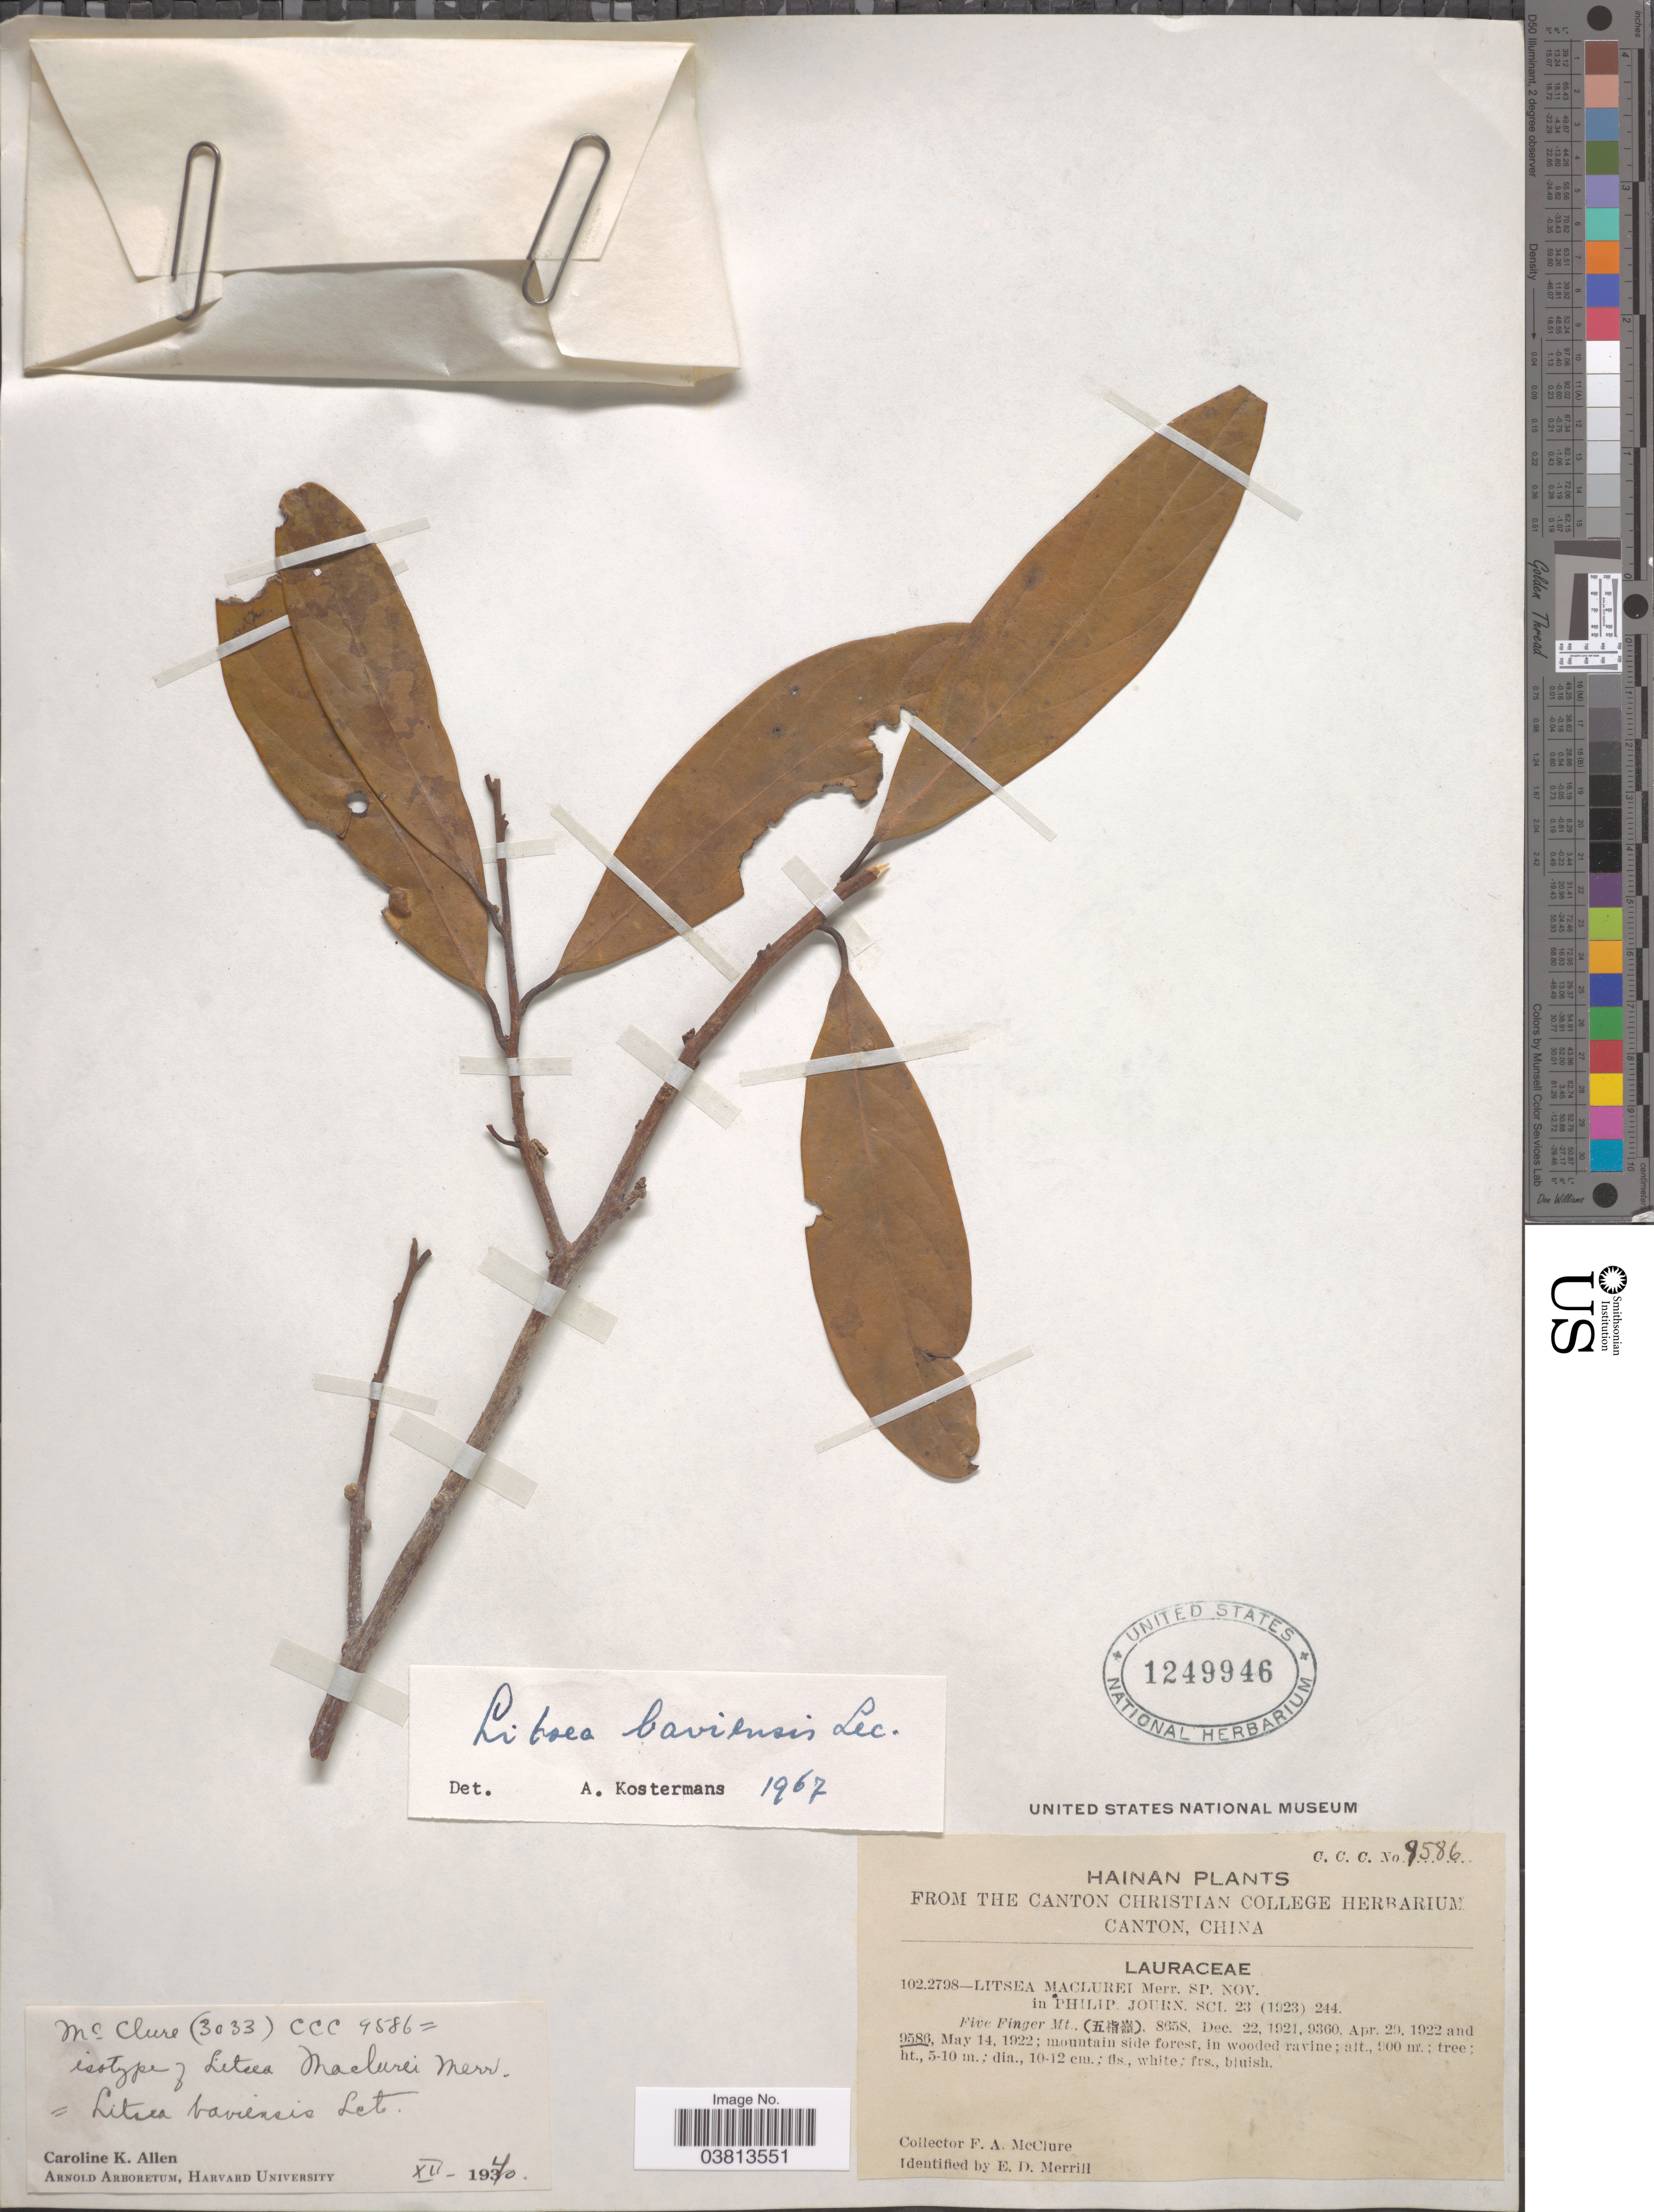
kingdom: Plantae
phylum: Tracheophyta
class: Magnoliopsida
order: Laurales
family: Lauraceae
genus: Litsea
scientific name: Litsea maclurei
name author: Merr.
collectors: F. A. McClure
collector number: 9586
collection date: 1922-05-14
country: China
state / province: Hainan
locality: Mountain side forest, in wooded ravine.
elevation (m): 900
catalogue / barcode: US 1249946